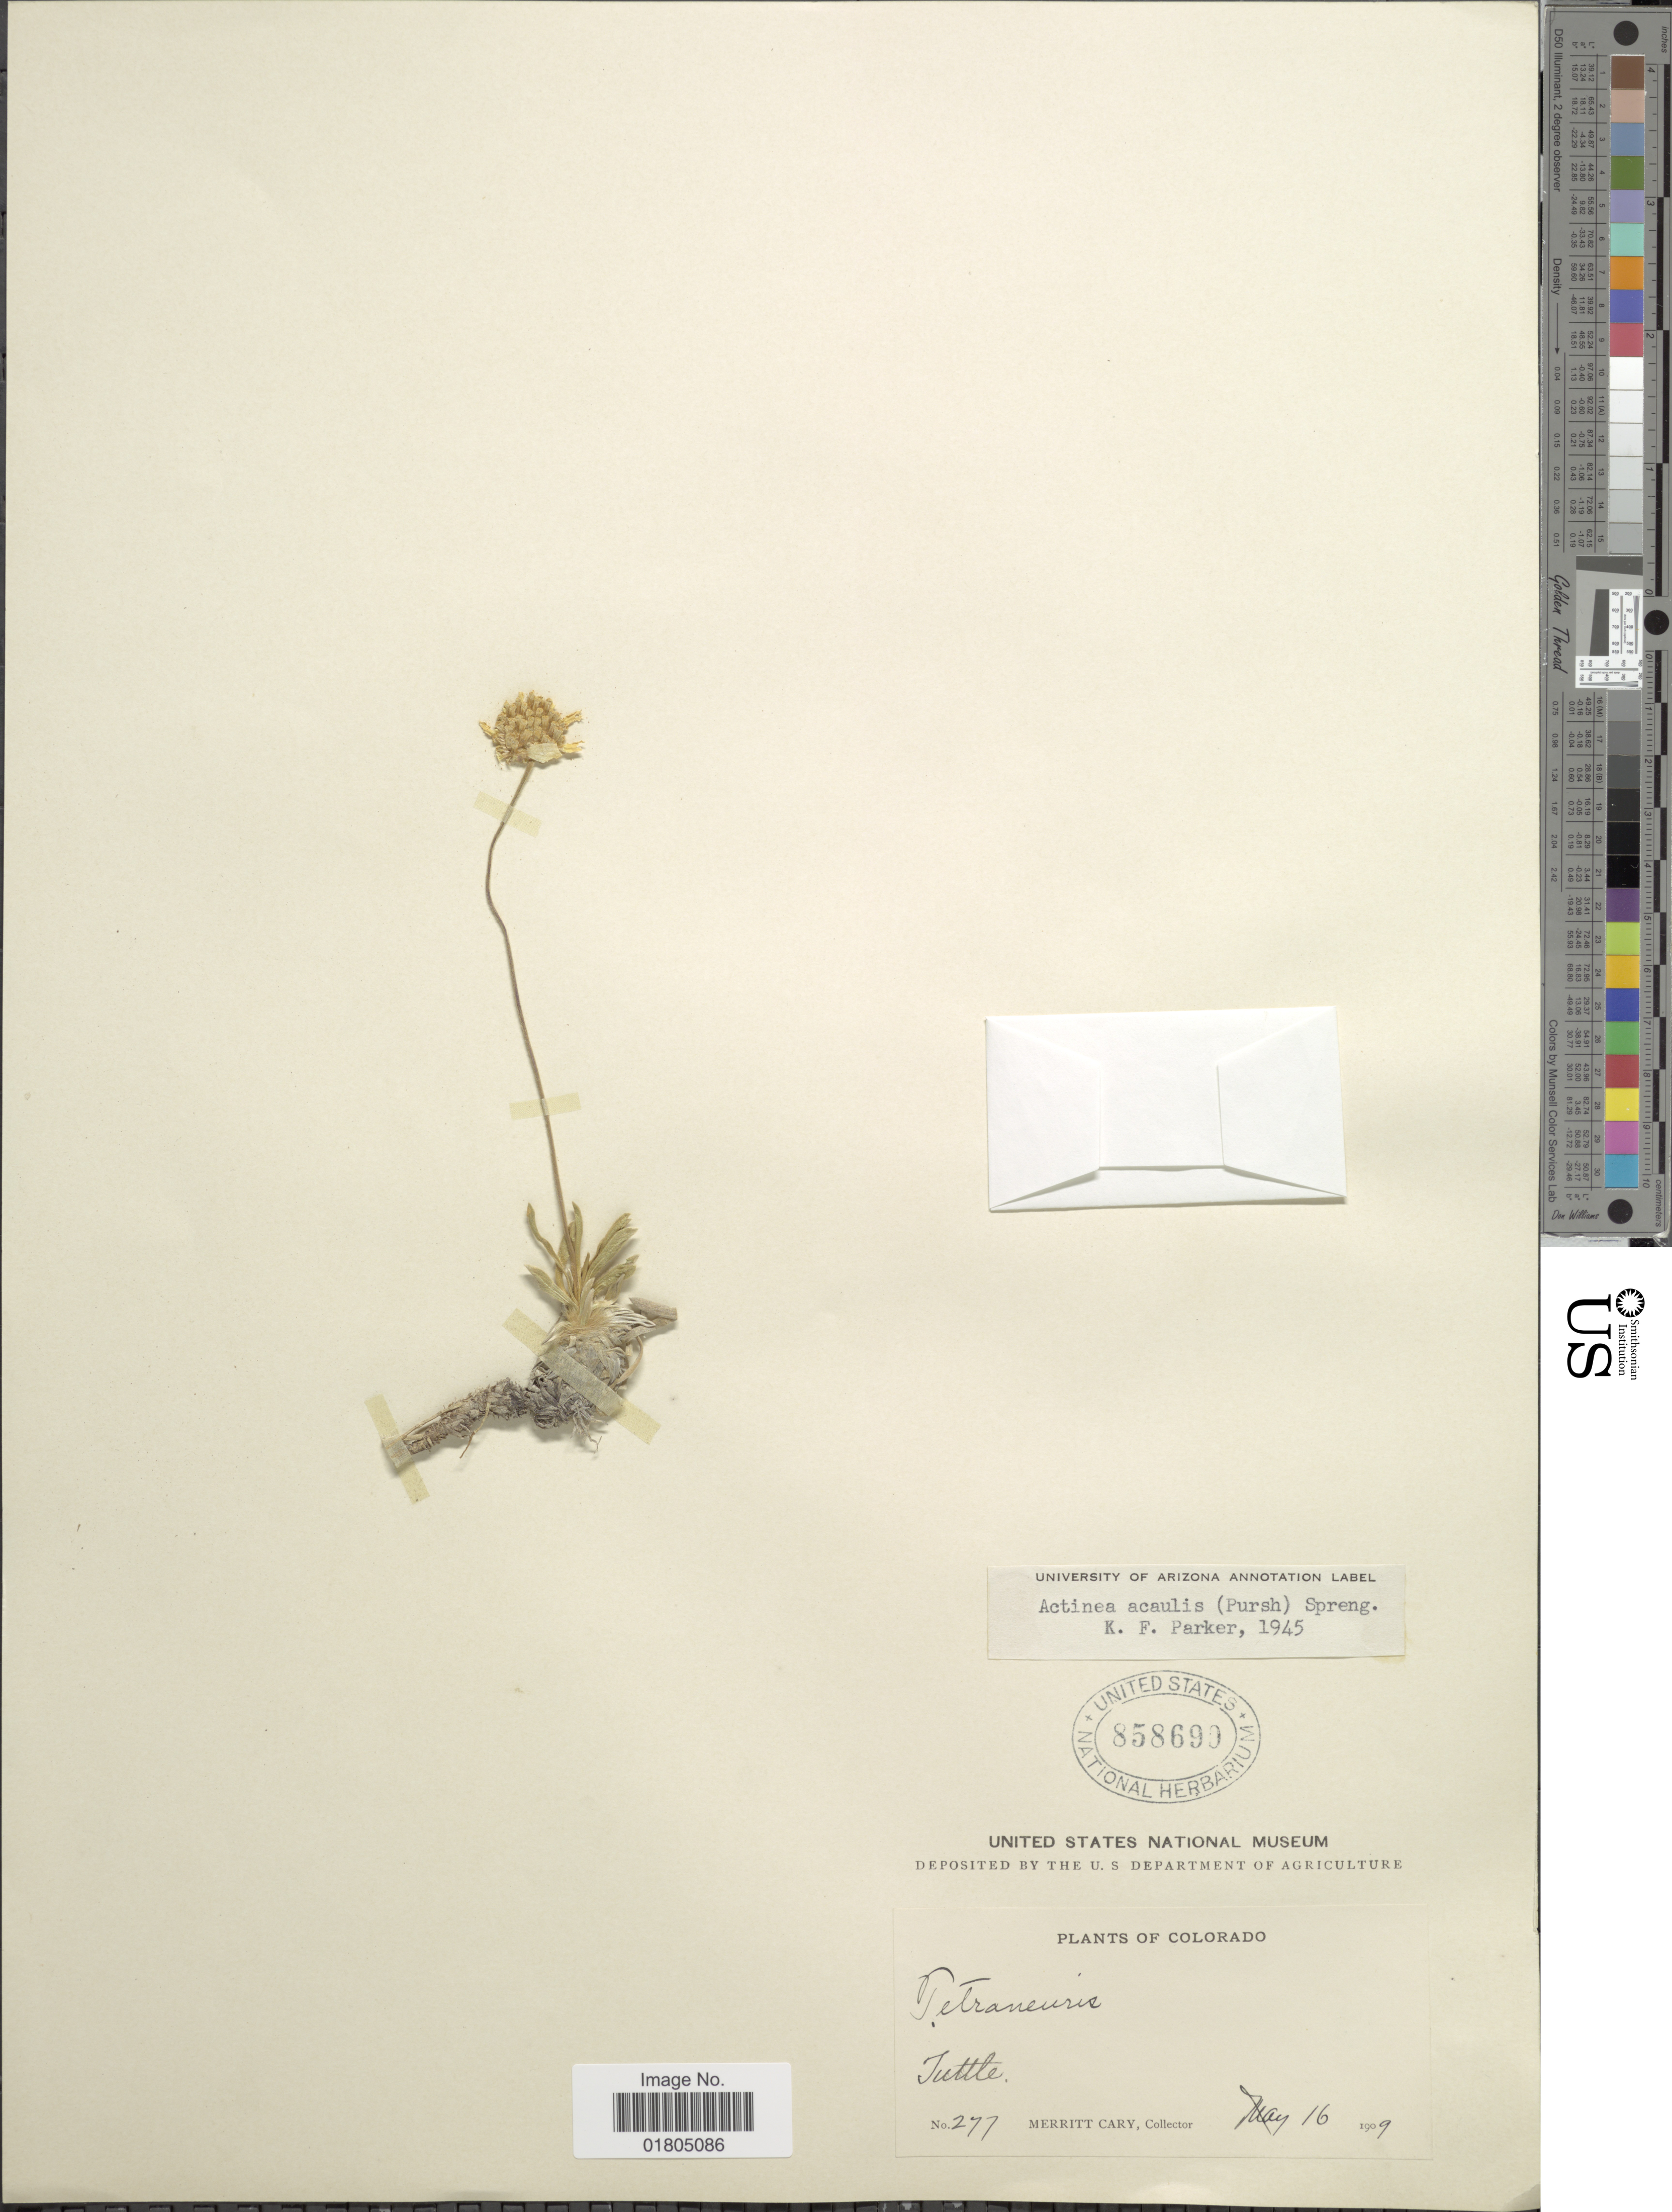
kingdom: Plantae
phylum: Tracheophyta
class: Magnoliopsida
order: Asterales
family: Asteraceae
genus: Actinea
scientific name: Actinea acaulis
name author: (Pursh) Spreng.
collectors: M. Cary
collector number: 277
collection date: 1909-05-16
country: United States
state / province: Colorado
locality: Tuttle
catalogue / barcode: US 858690